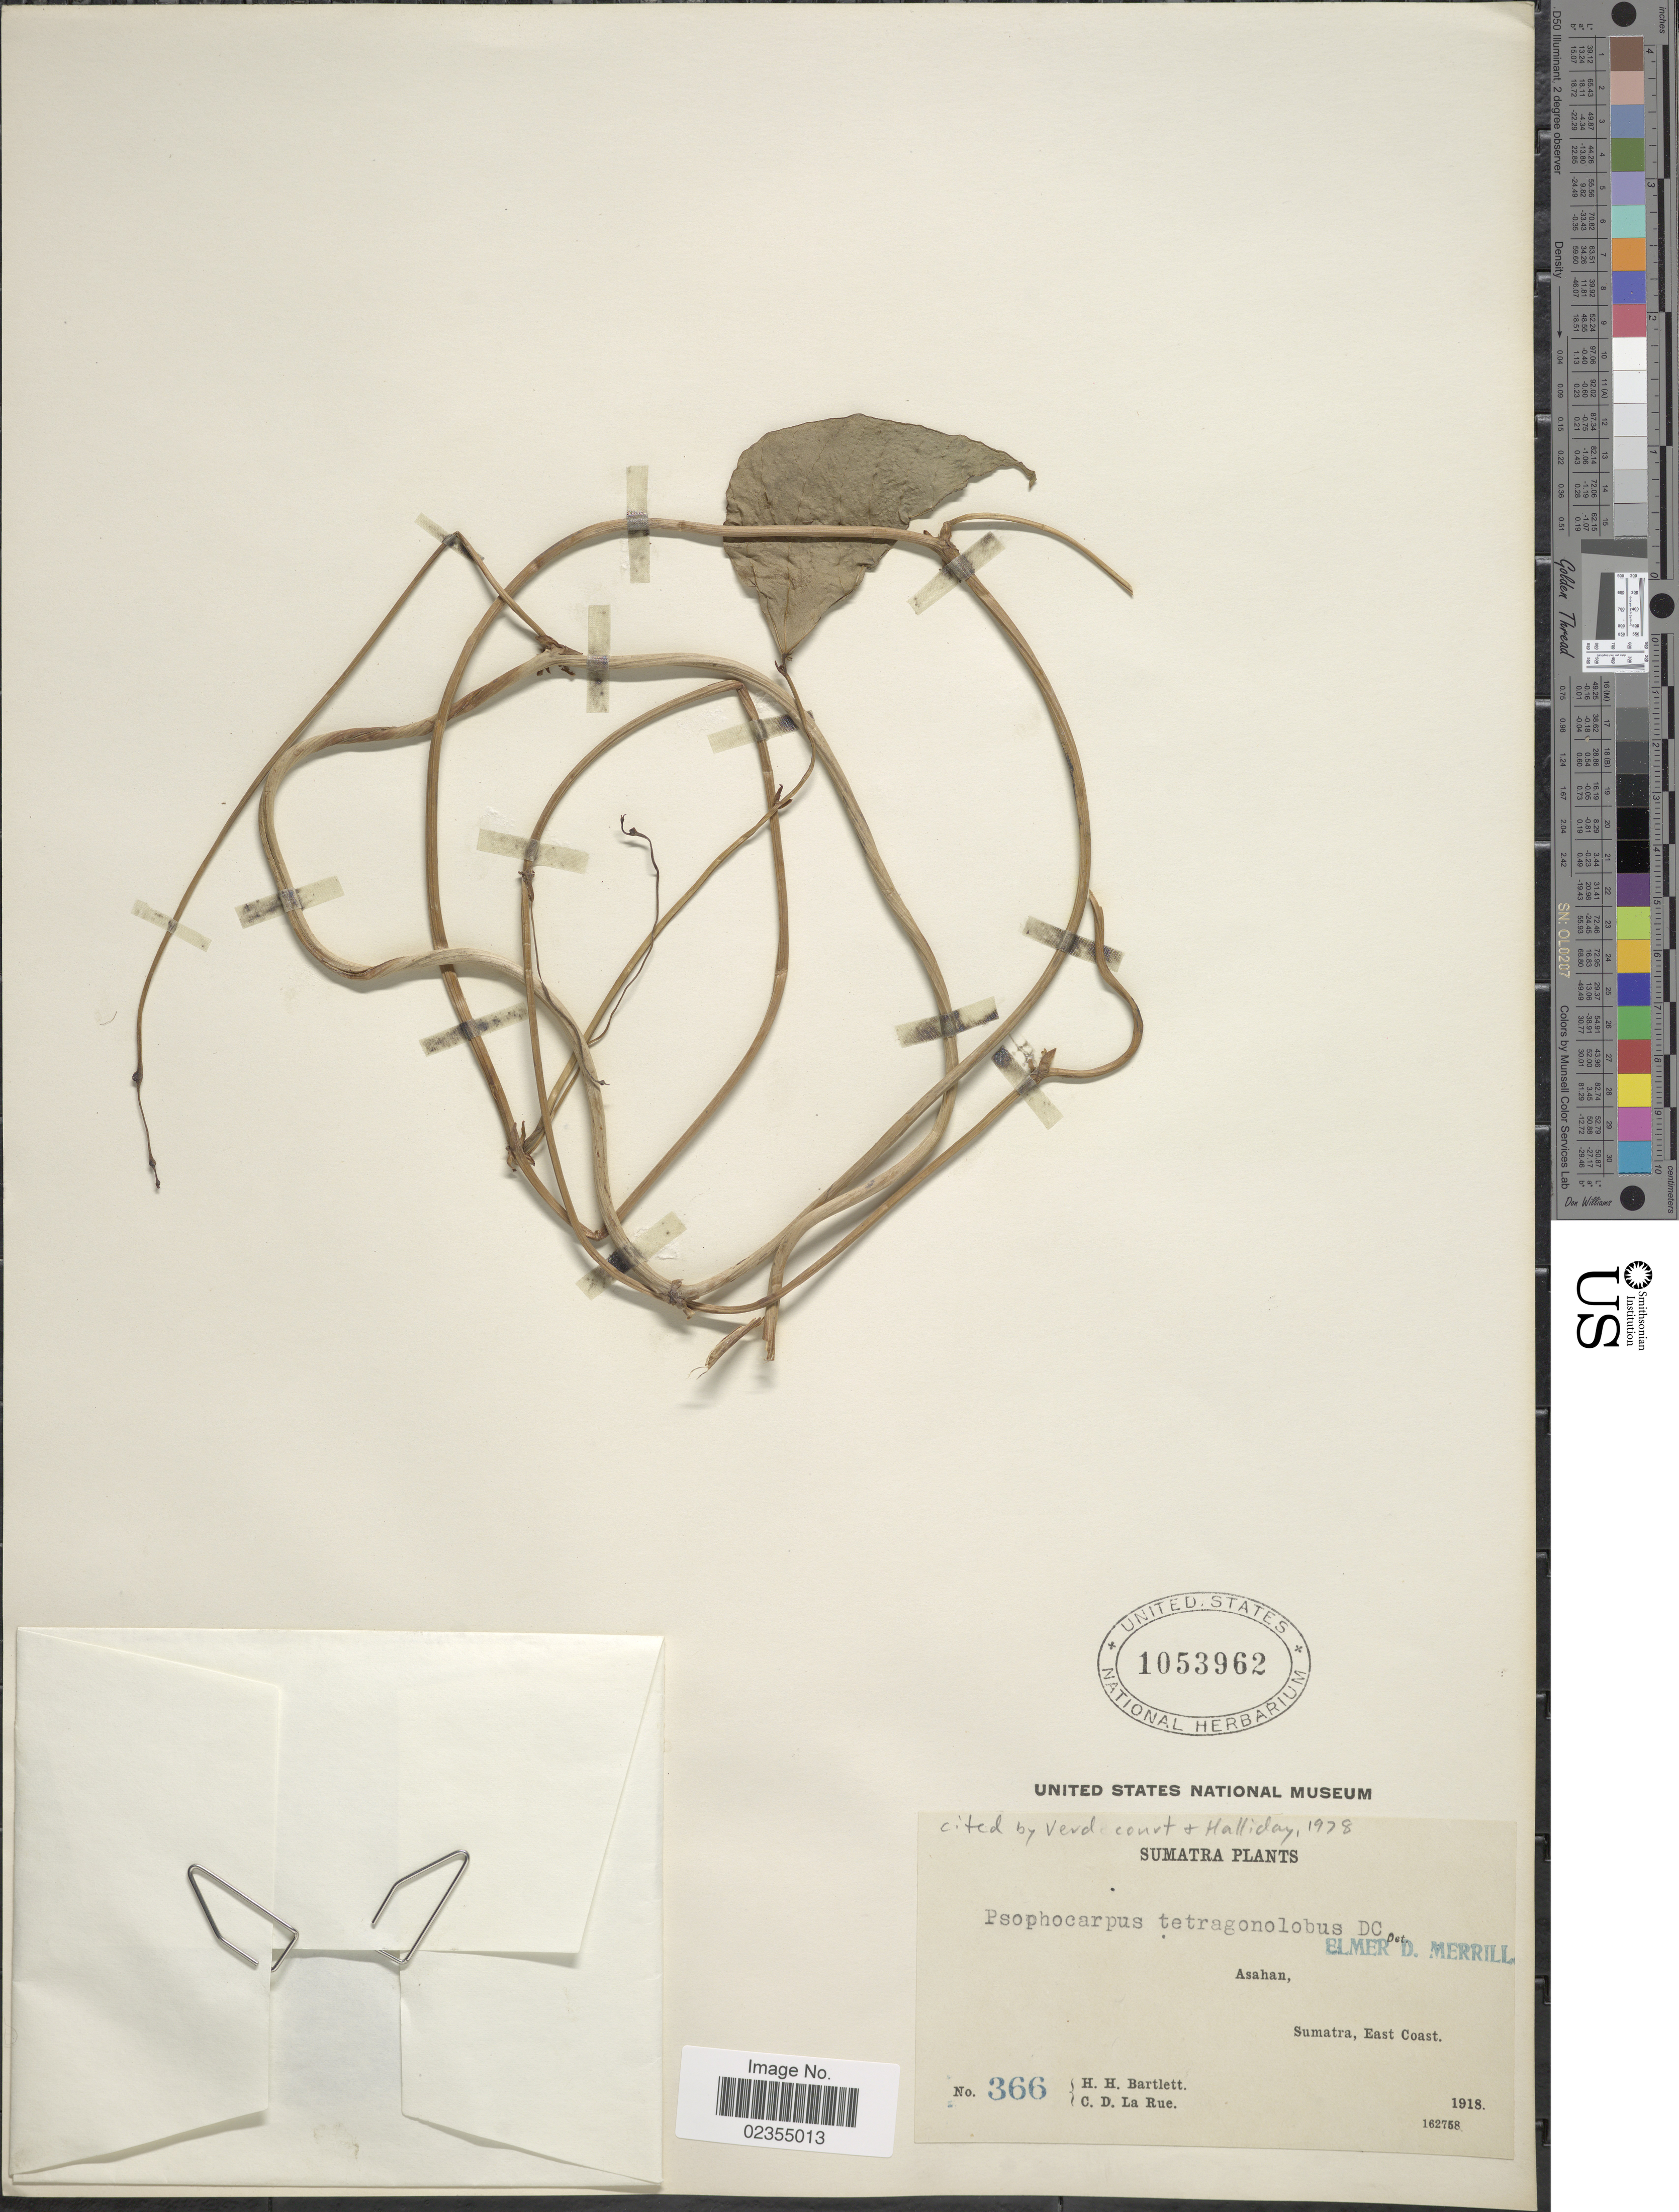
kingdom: Plantae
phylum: Tracheophyta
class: Magnoliopsida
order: Fabales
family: Fabaceae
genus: Psophocarpus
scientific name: Psophocarpus tetragonolobus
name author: (L.) DC.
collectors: H. H. Bartlett & C. La Rue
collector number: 366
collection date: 1918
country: Indonesia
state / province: Sumatra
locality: Asahan, East Coast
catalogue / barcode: US 1053962